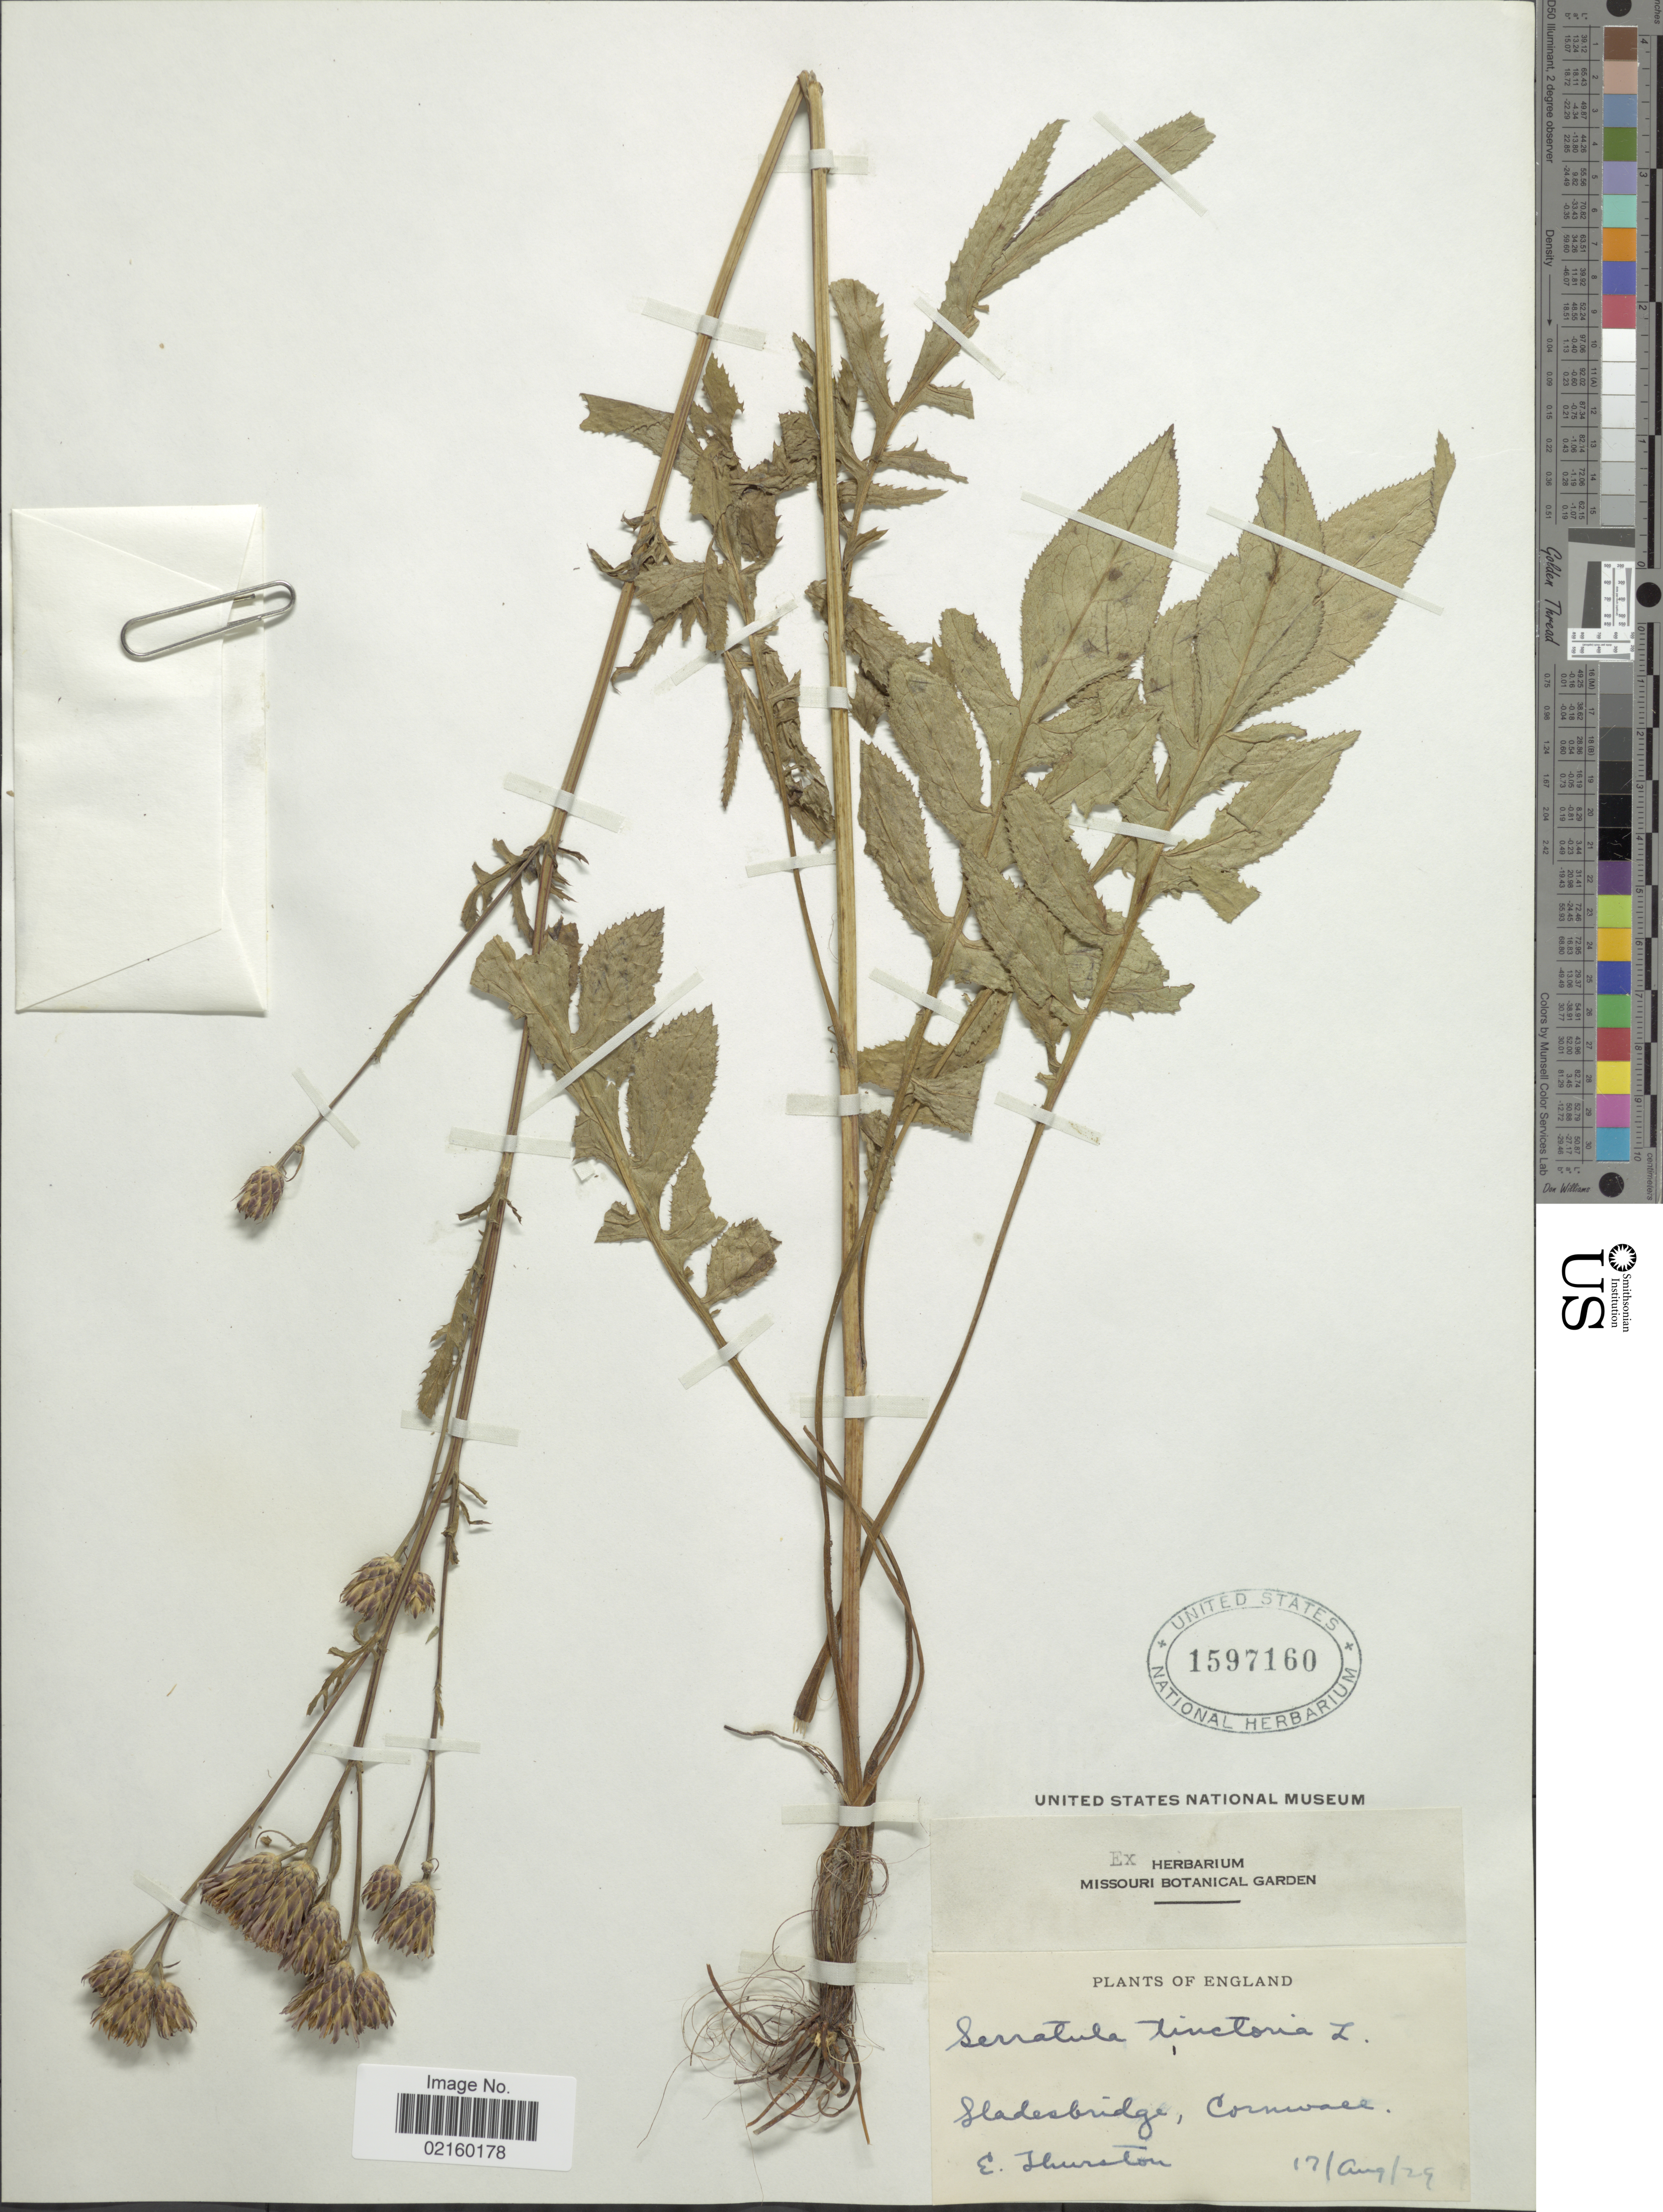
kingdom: Plantae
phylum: Tracheophyta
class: Magnoliopsida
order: Asterales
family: Asteraceae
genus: Serratula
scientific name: Serratula tinctoria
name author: L.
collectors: E. Thurston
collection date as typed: Transcribed d/m/y: 17/8/29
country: United Kingdom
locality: England, Sladesbridge, Cornwall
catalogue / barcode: US 1597160